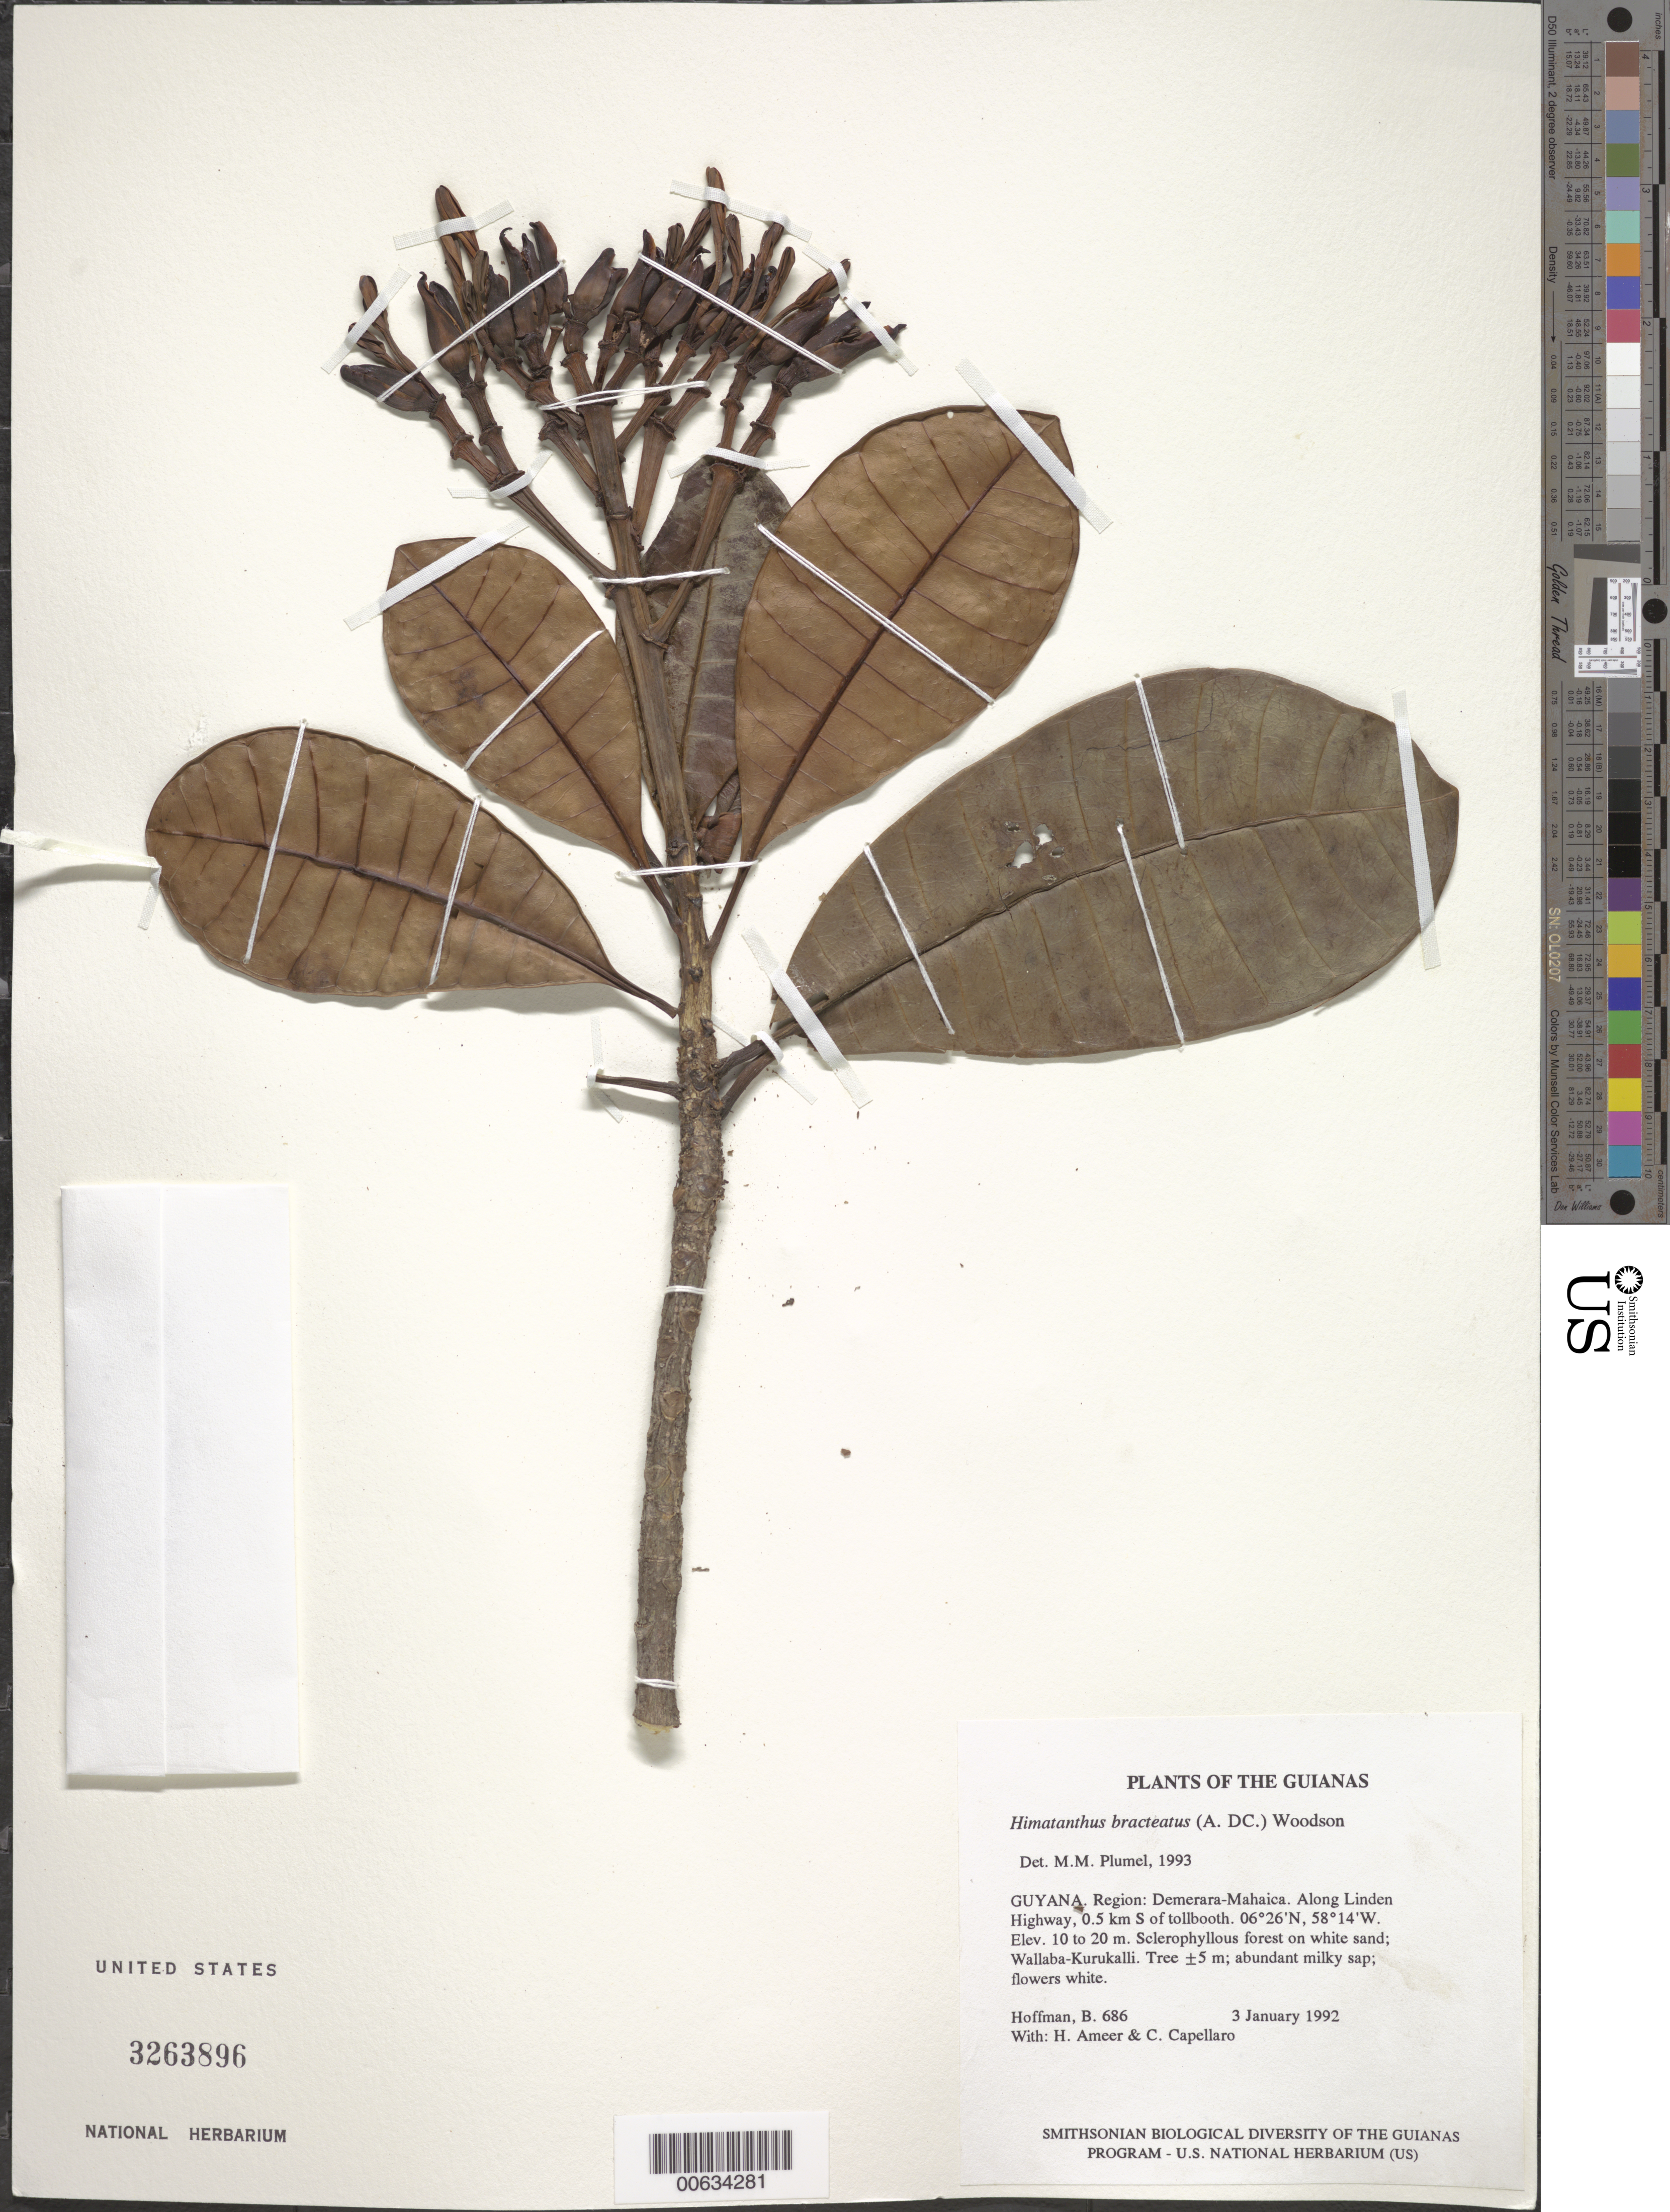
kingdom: Plantae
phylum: Tracheophyta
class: Magnoliopsida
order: Gentianales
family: Apocynaceae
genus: Himatanthus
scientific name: Himatanthus bracteatus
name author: (A. DC.) Woodson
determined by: Plumel, M. - M.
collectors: B. Hoffman, H. Ameer & C. Capellaro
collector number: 686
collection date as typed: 3 January 1992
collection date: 1992-01-03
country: Guyana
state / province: Demerara-Mahaica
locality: Along Linden Highway, 0.5 km S of tollbooth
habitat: Sclerophyllous forest on white sand; Wallaba-Kurukalli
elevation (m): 10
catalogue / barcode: US 3263896